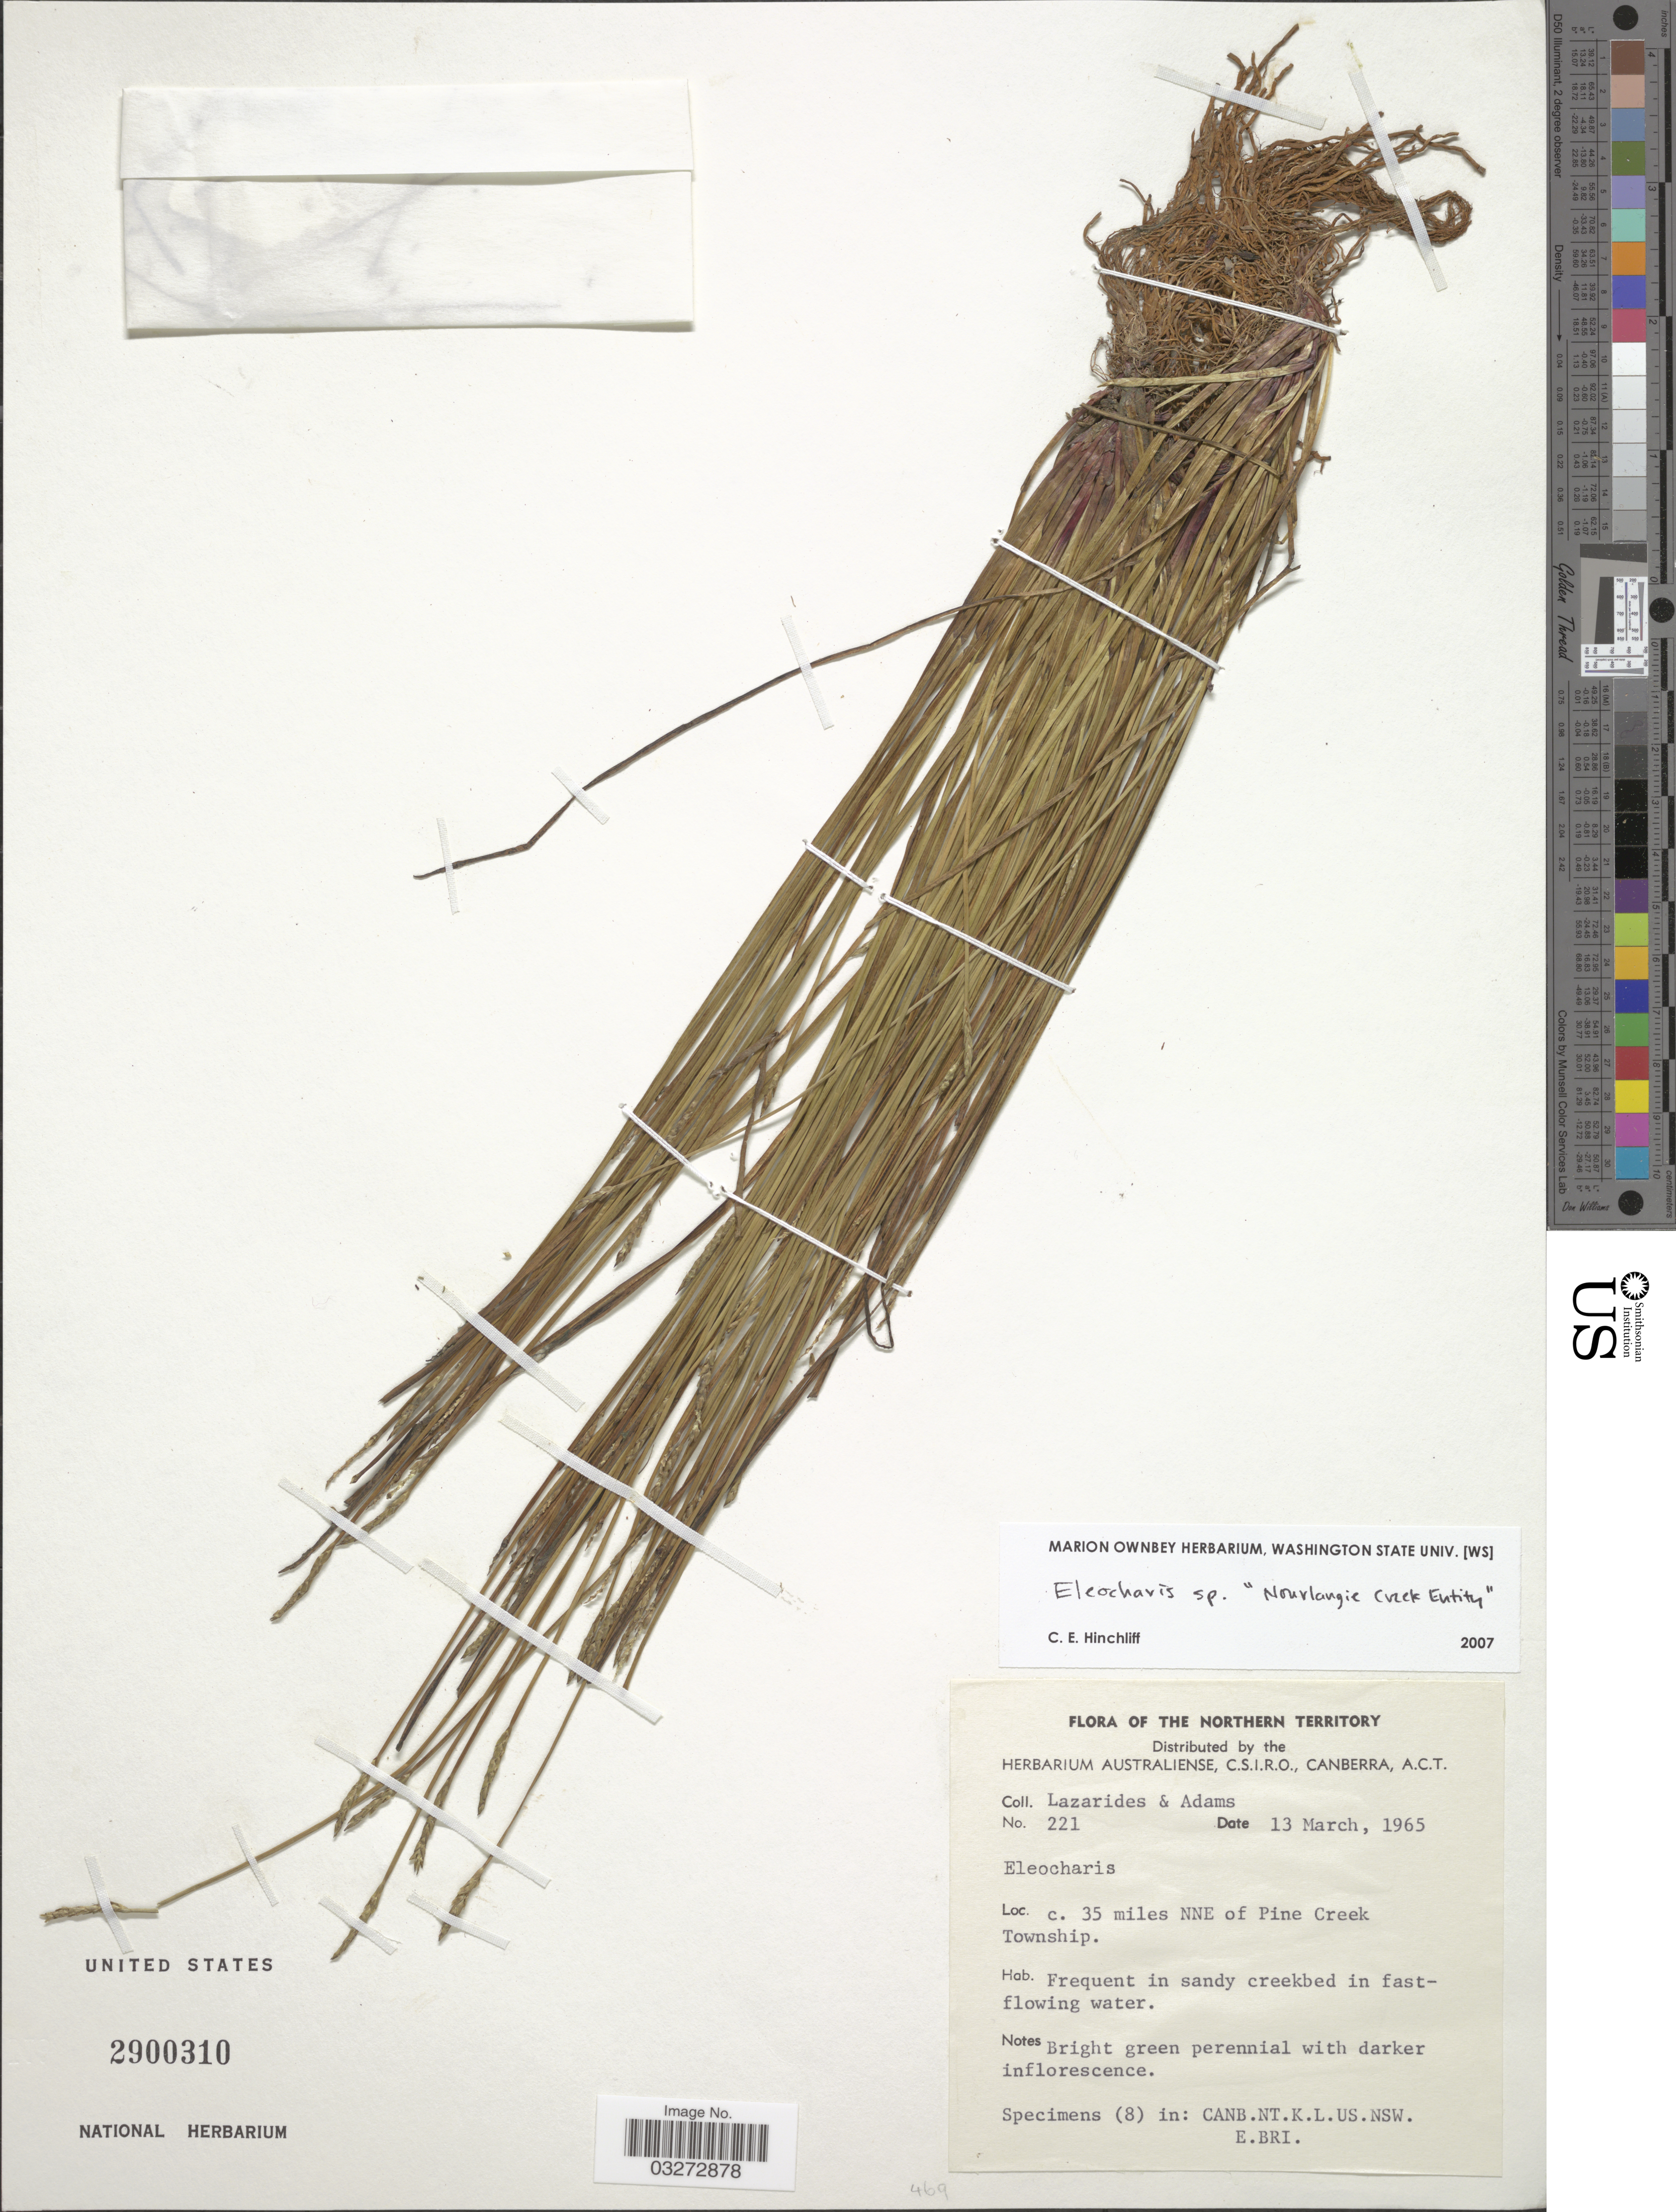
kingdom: Plantae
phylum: Tracheophyta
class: Liliopsida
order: Poales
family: Cyperaceae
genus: Eleocharis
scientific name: Eleocharis rivalis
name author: K.L. Wilson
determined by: Wilson, K. L.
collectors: M. Lazarides & Adams, --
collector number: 221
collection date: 1965-03-13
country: Australia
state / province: Northern Territory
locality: C. 35 miles NNE of Pine Creek Township.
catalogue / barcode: US 2900310